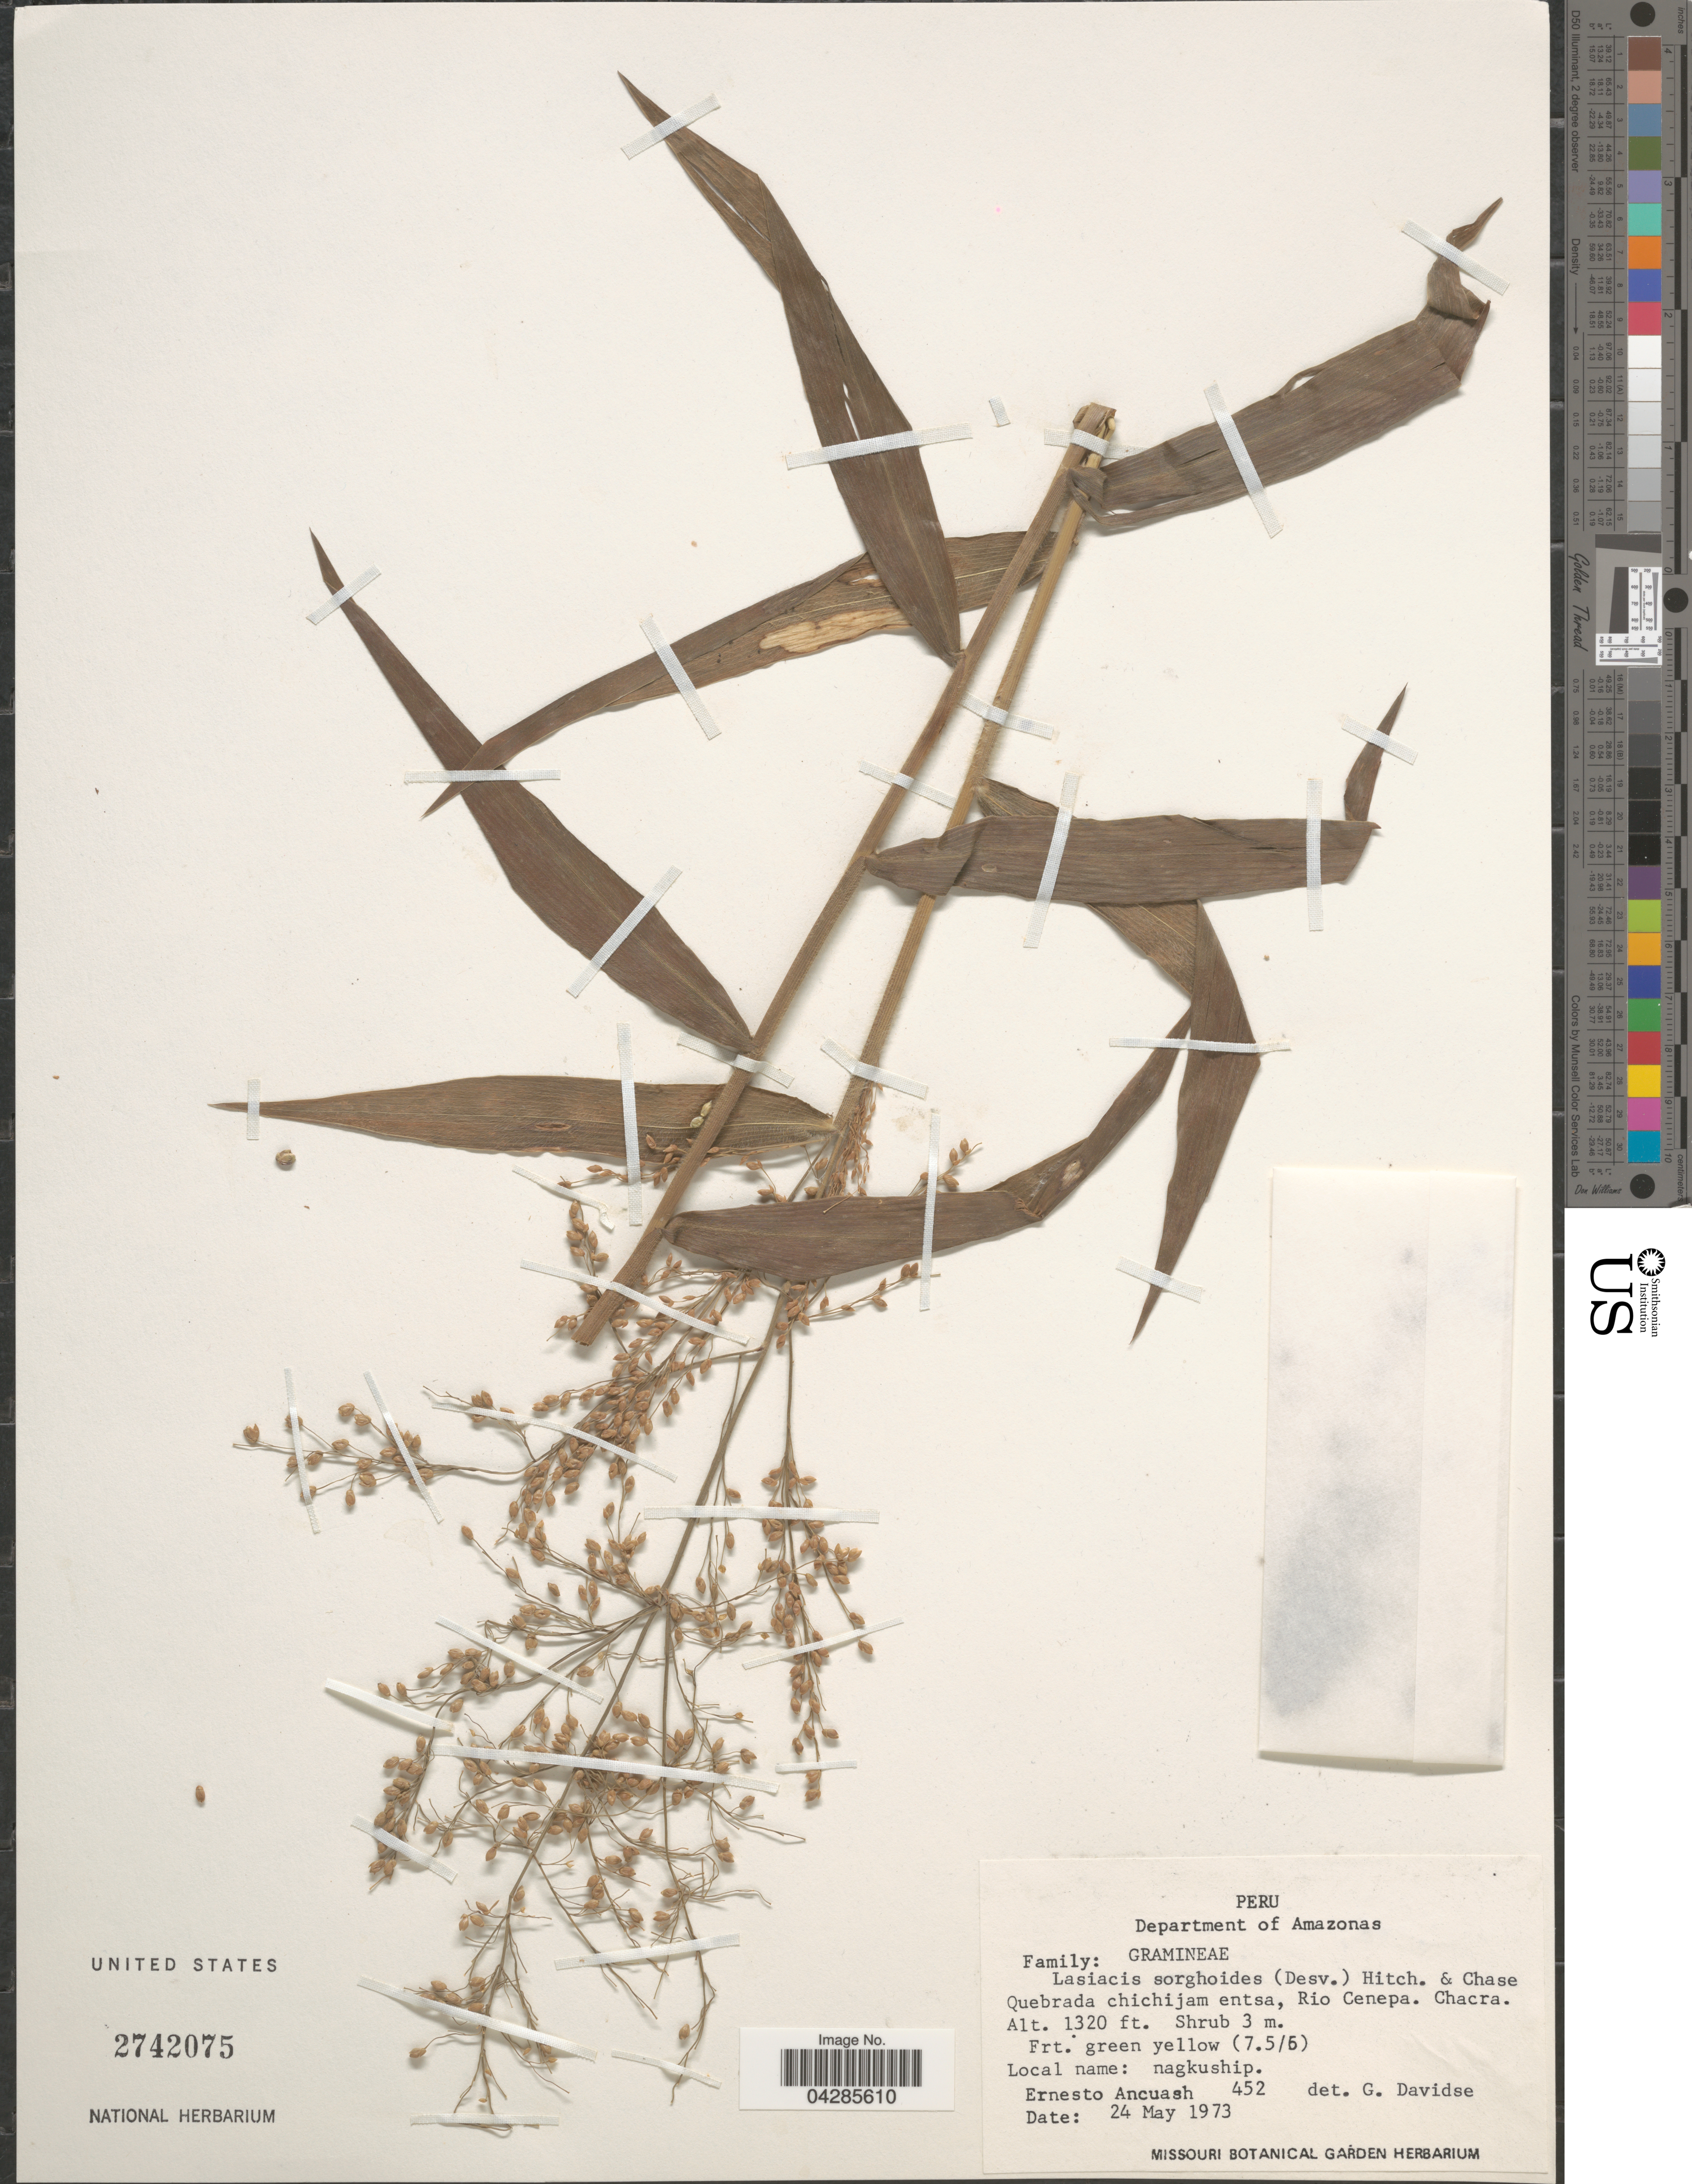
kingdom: Plantae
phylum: Tracheophyta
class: Liliopsida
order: Poales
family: Poaceae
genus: Lasiacis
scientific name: Lasiacis sorghoidea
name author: (Desv. ex Ham.) Hitchc. & Chase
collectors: E. Ancuash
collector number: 452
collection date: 1973-05-24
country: Peru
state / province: Amazonas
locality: Department of Amazonas. Quebrada chichijam entsa, Rio Cenepa. Chacra.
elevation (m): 402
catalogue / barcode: US 2742075